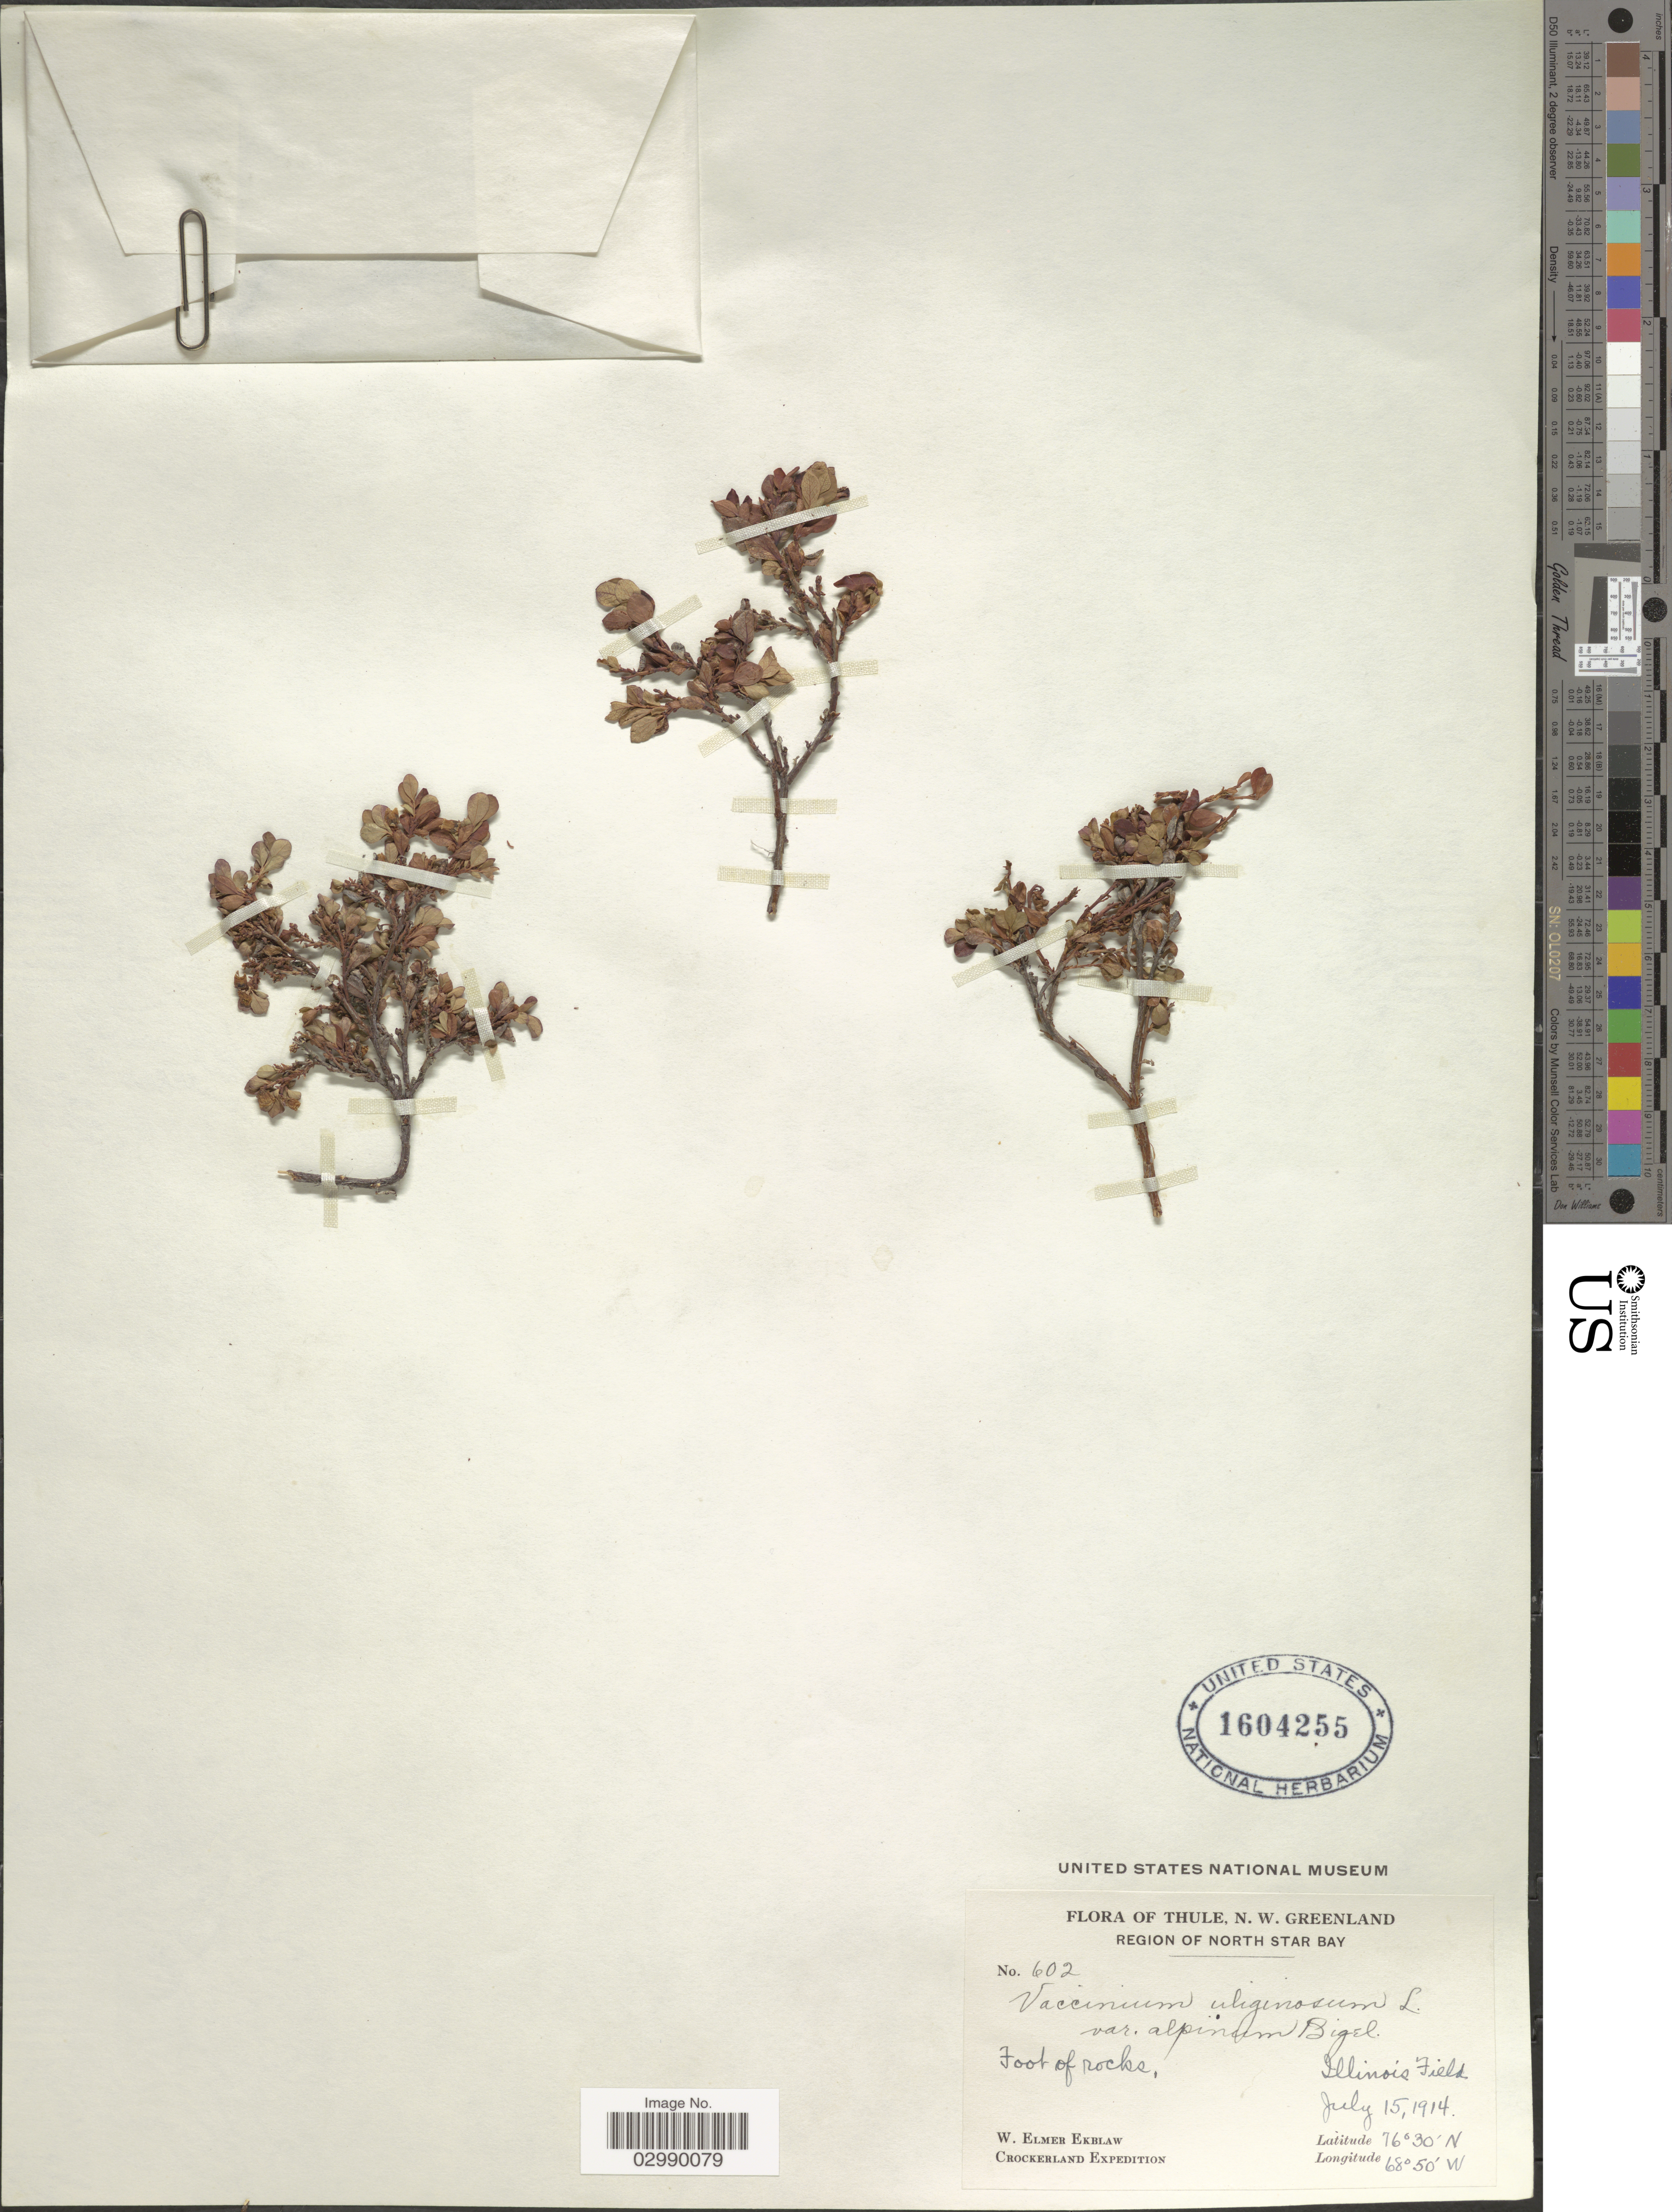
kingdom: Plantae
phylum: Tracheophyta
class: Magnoliopsida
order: Ericales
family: Ericaceae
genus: Vaccinium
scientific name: Vaccinium uliginosum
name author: L.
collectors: W. Ekblaw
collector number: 602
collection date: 1914-07-15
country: Greenland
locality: Thule, N.W. Greenland, Region of North Star Bay, Illinois Field, Crockerland.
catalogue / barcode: US 1604255